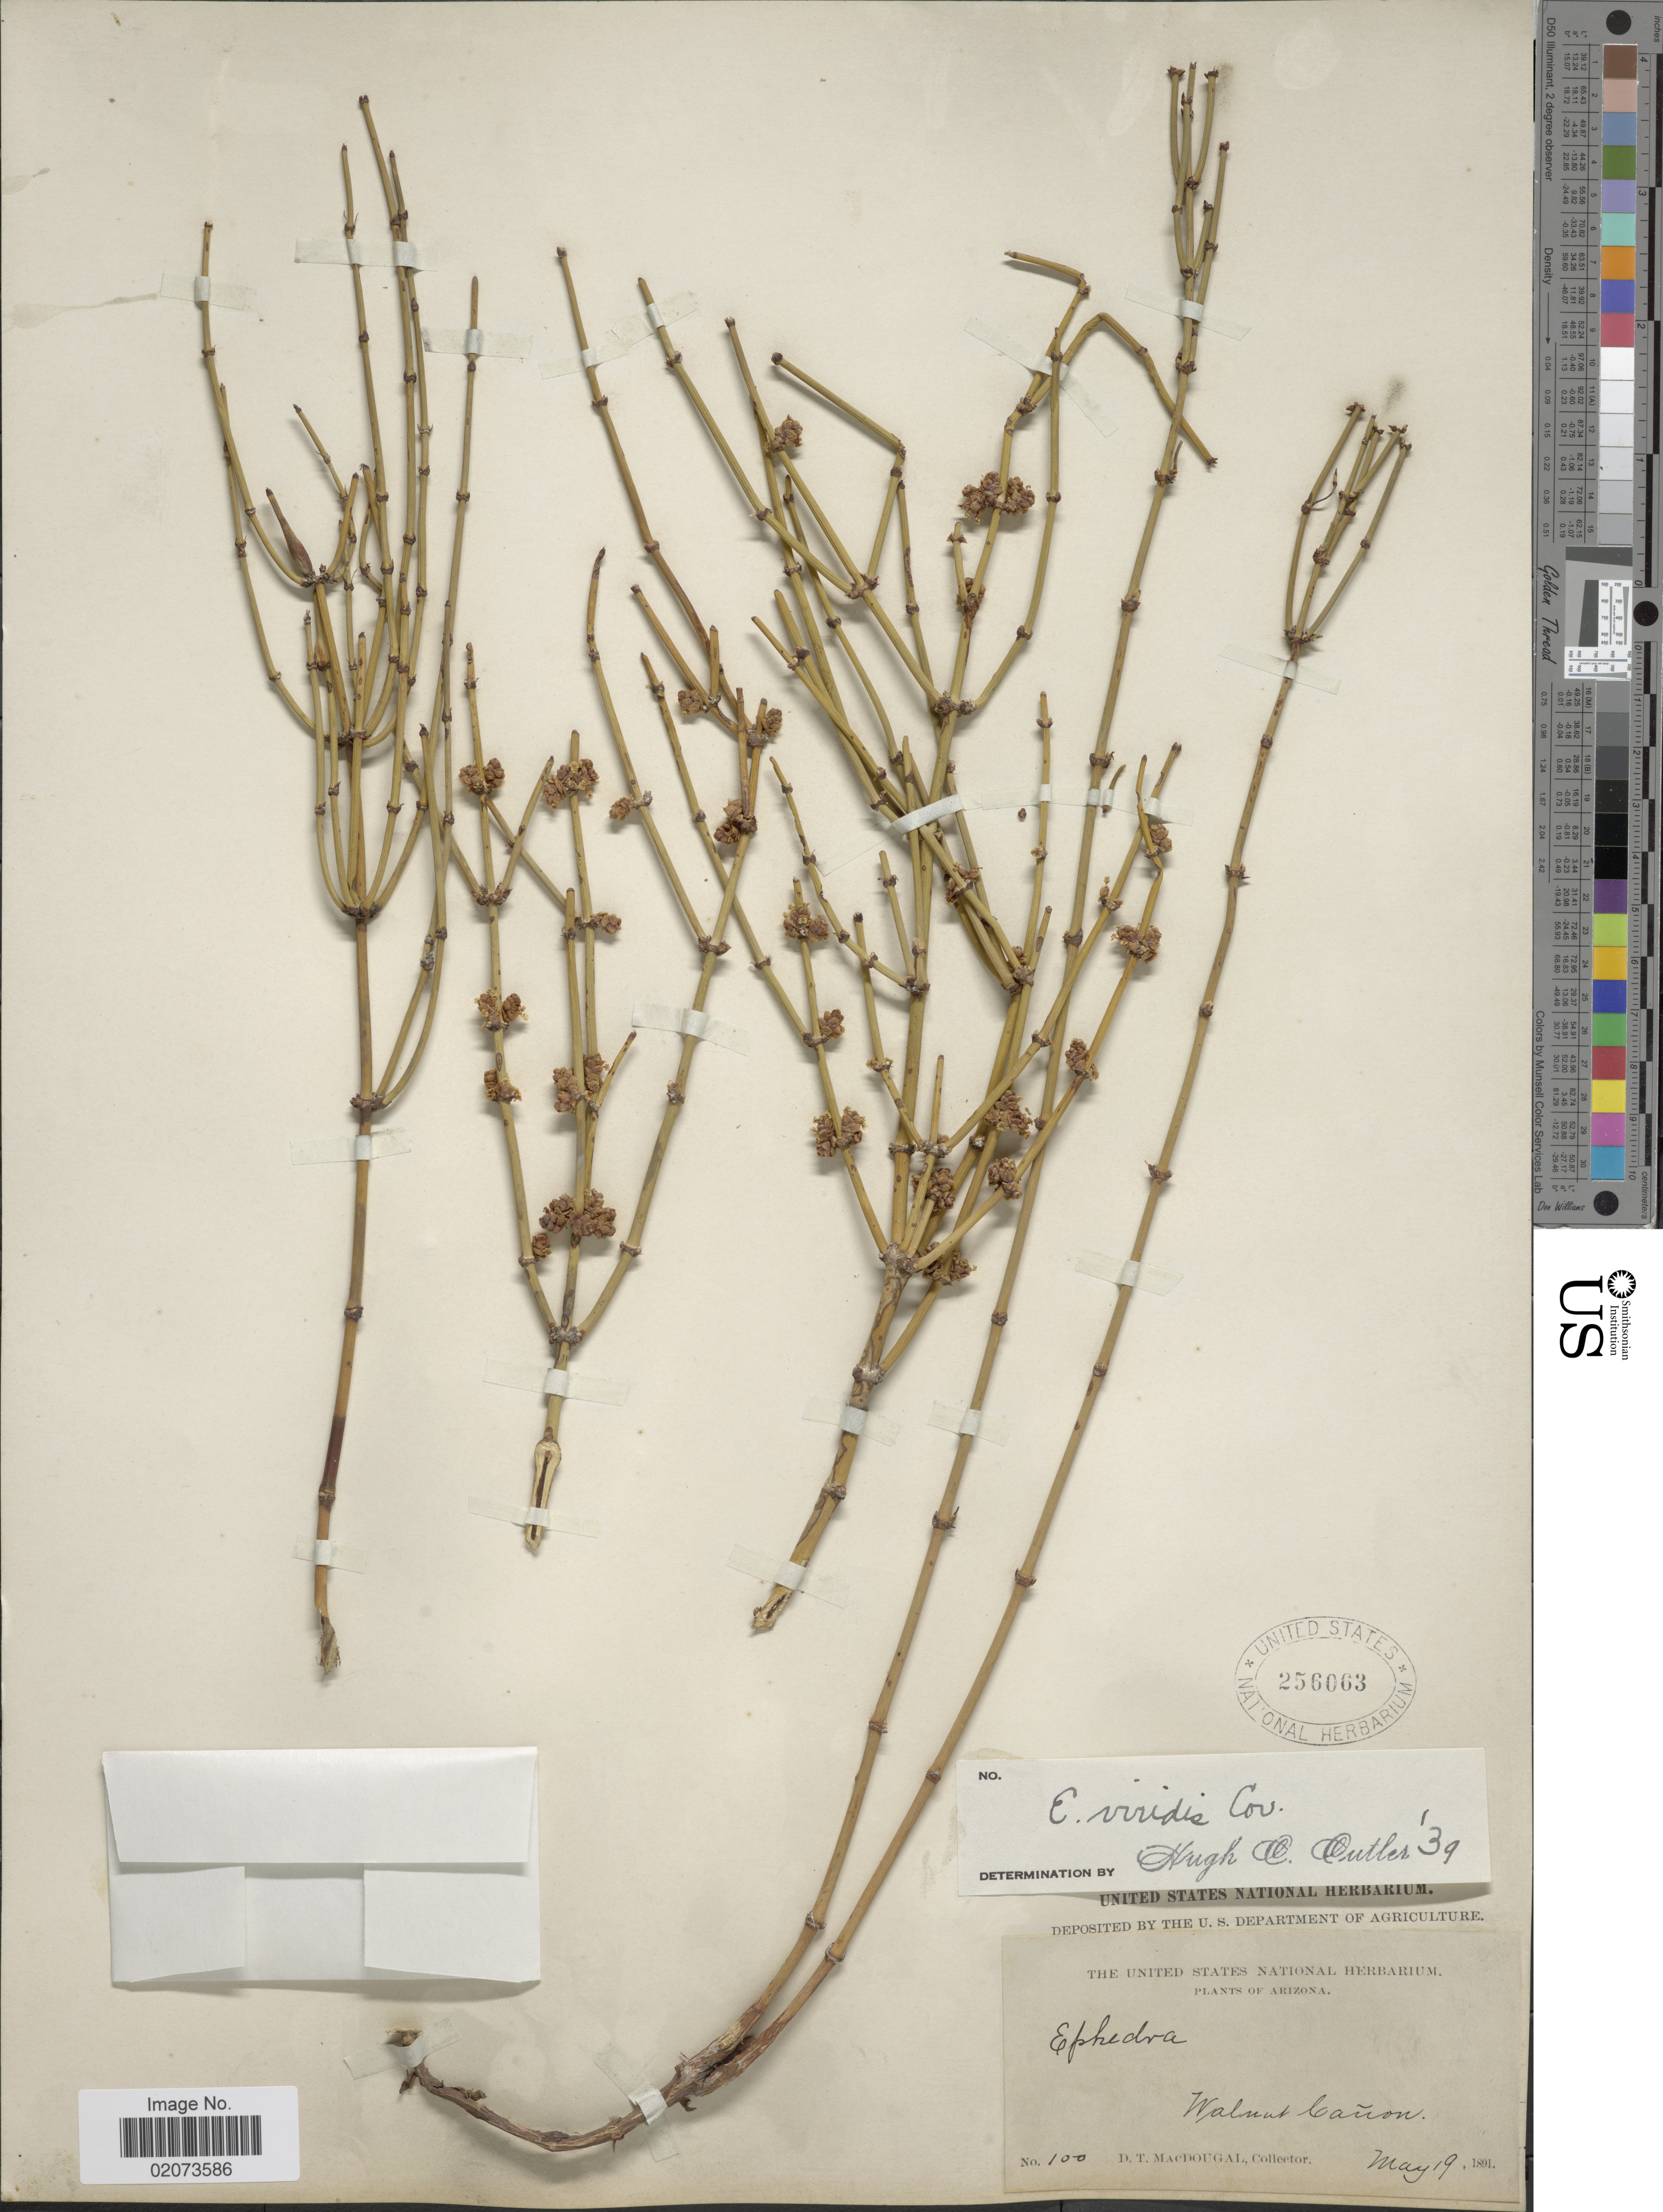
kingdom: Plantae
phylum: Tracheophyta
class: Gnetopsida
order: Ephedrales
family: Ephedraceae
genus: Ephedra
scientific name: Ephedra viridis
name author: Coville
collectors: D. T. MacDougal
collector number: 100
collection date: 1891-05-19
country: United States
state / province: Arizona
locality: Walnut Cañon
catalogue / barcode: US 256063